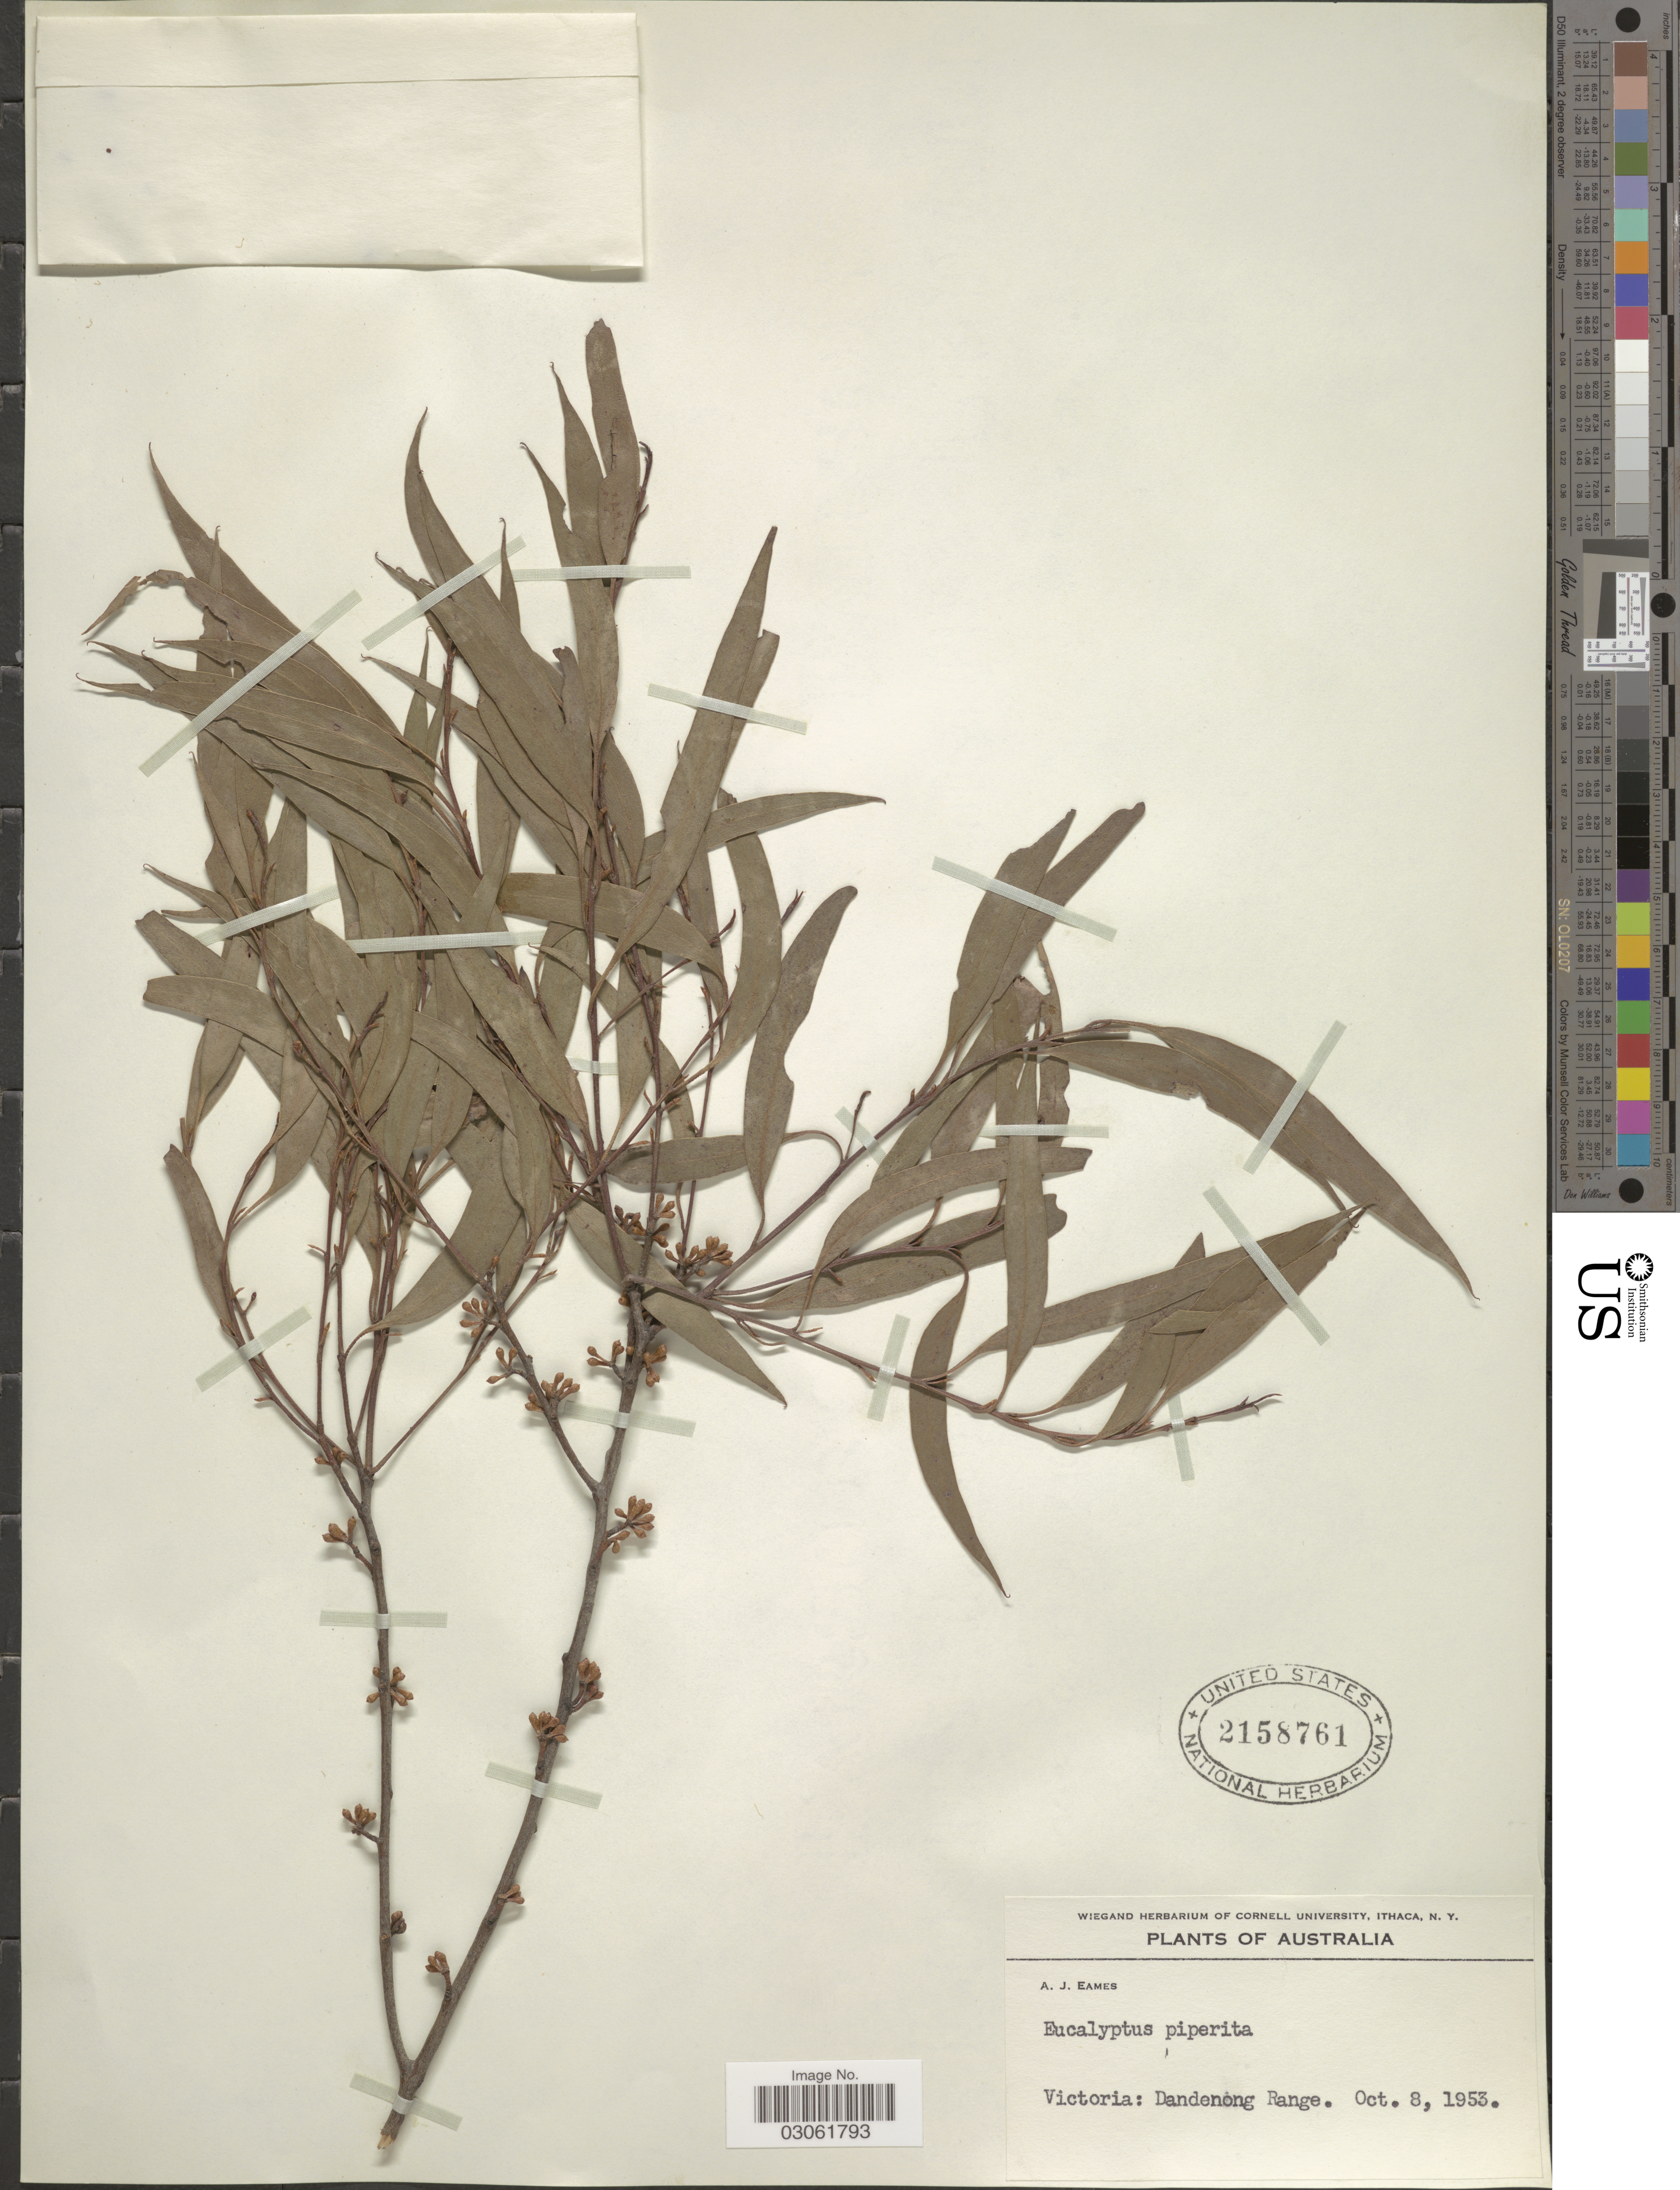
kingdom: Plantae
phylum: Tracheophyta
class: Magnoliopsida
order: Myrtales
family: Myrtaceae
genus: Eucalyptus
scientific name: Eucalyptus piperita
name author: J. White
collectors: A. J. Eames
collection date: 1953-10-08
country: Australia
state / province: Victoria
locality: Victoria: Dandenong Range.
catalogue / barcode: US 2158761